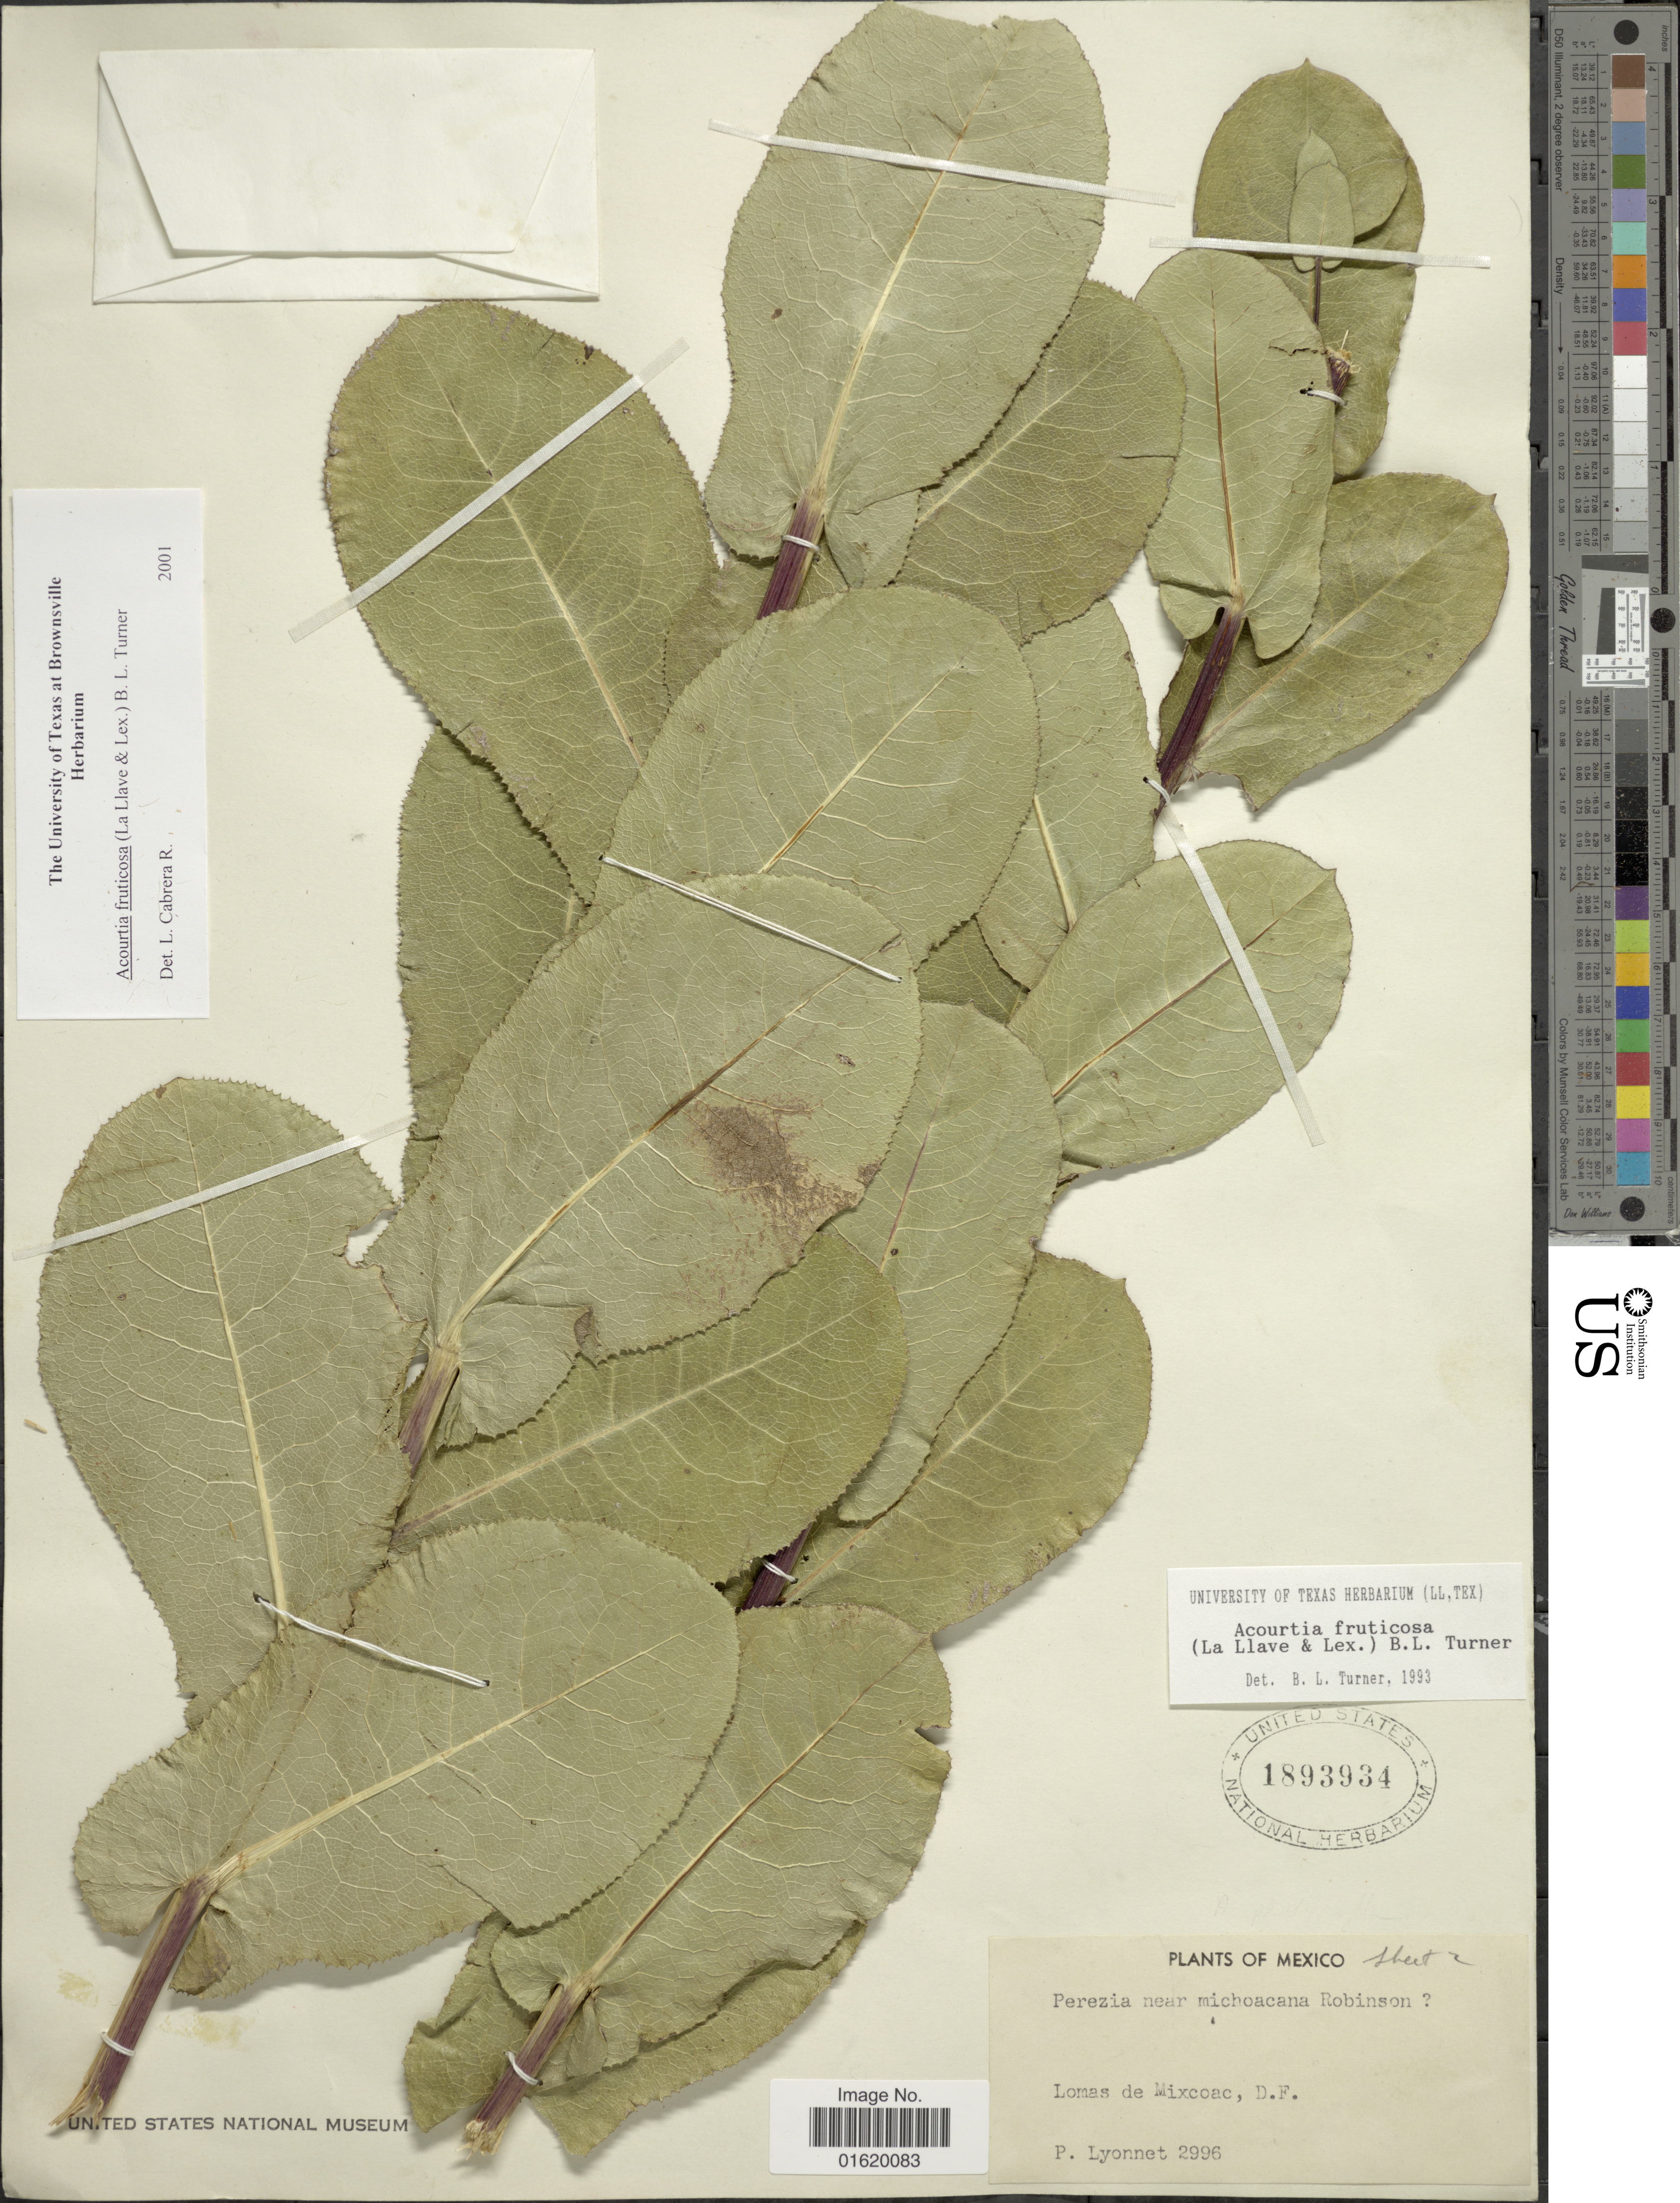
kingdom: Plantae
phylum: Tracheophyta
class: Magnoliopsida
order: Asterales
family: Asteraceae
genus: Acourtia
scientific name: Acourtia fruticosa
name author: (La Llave & Lex.) B.L. Turner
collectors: P. Lyonnet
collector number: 2996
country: Mexico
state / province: Distrito Federal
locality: Lomas de Mixcoac, D. F.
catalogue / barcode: US 1893934